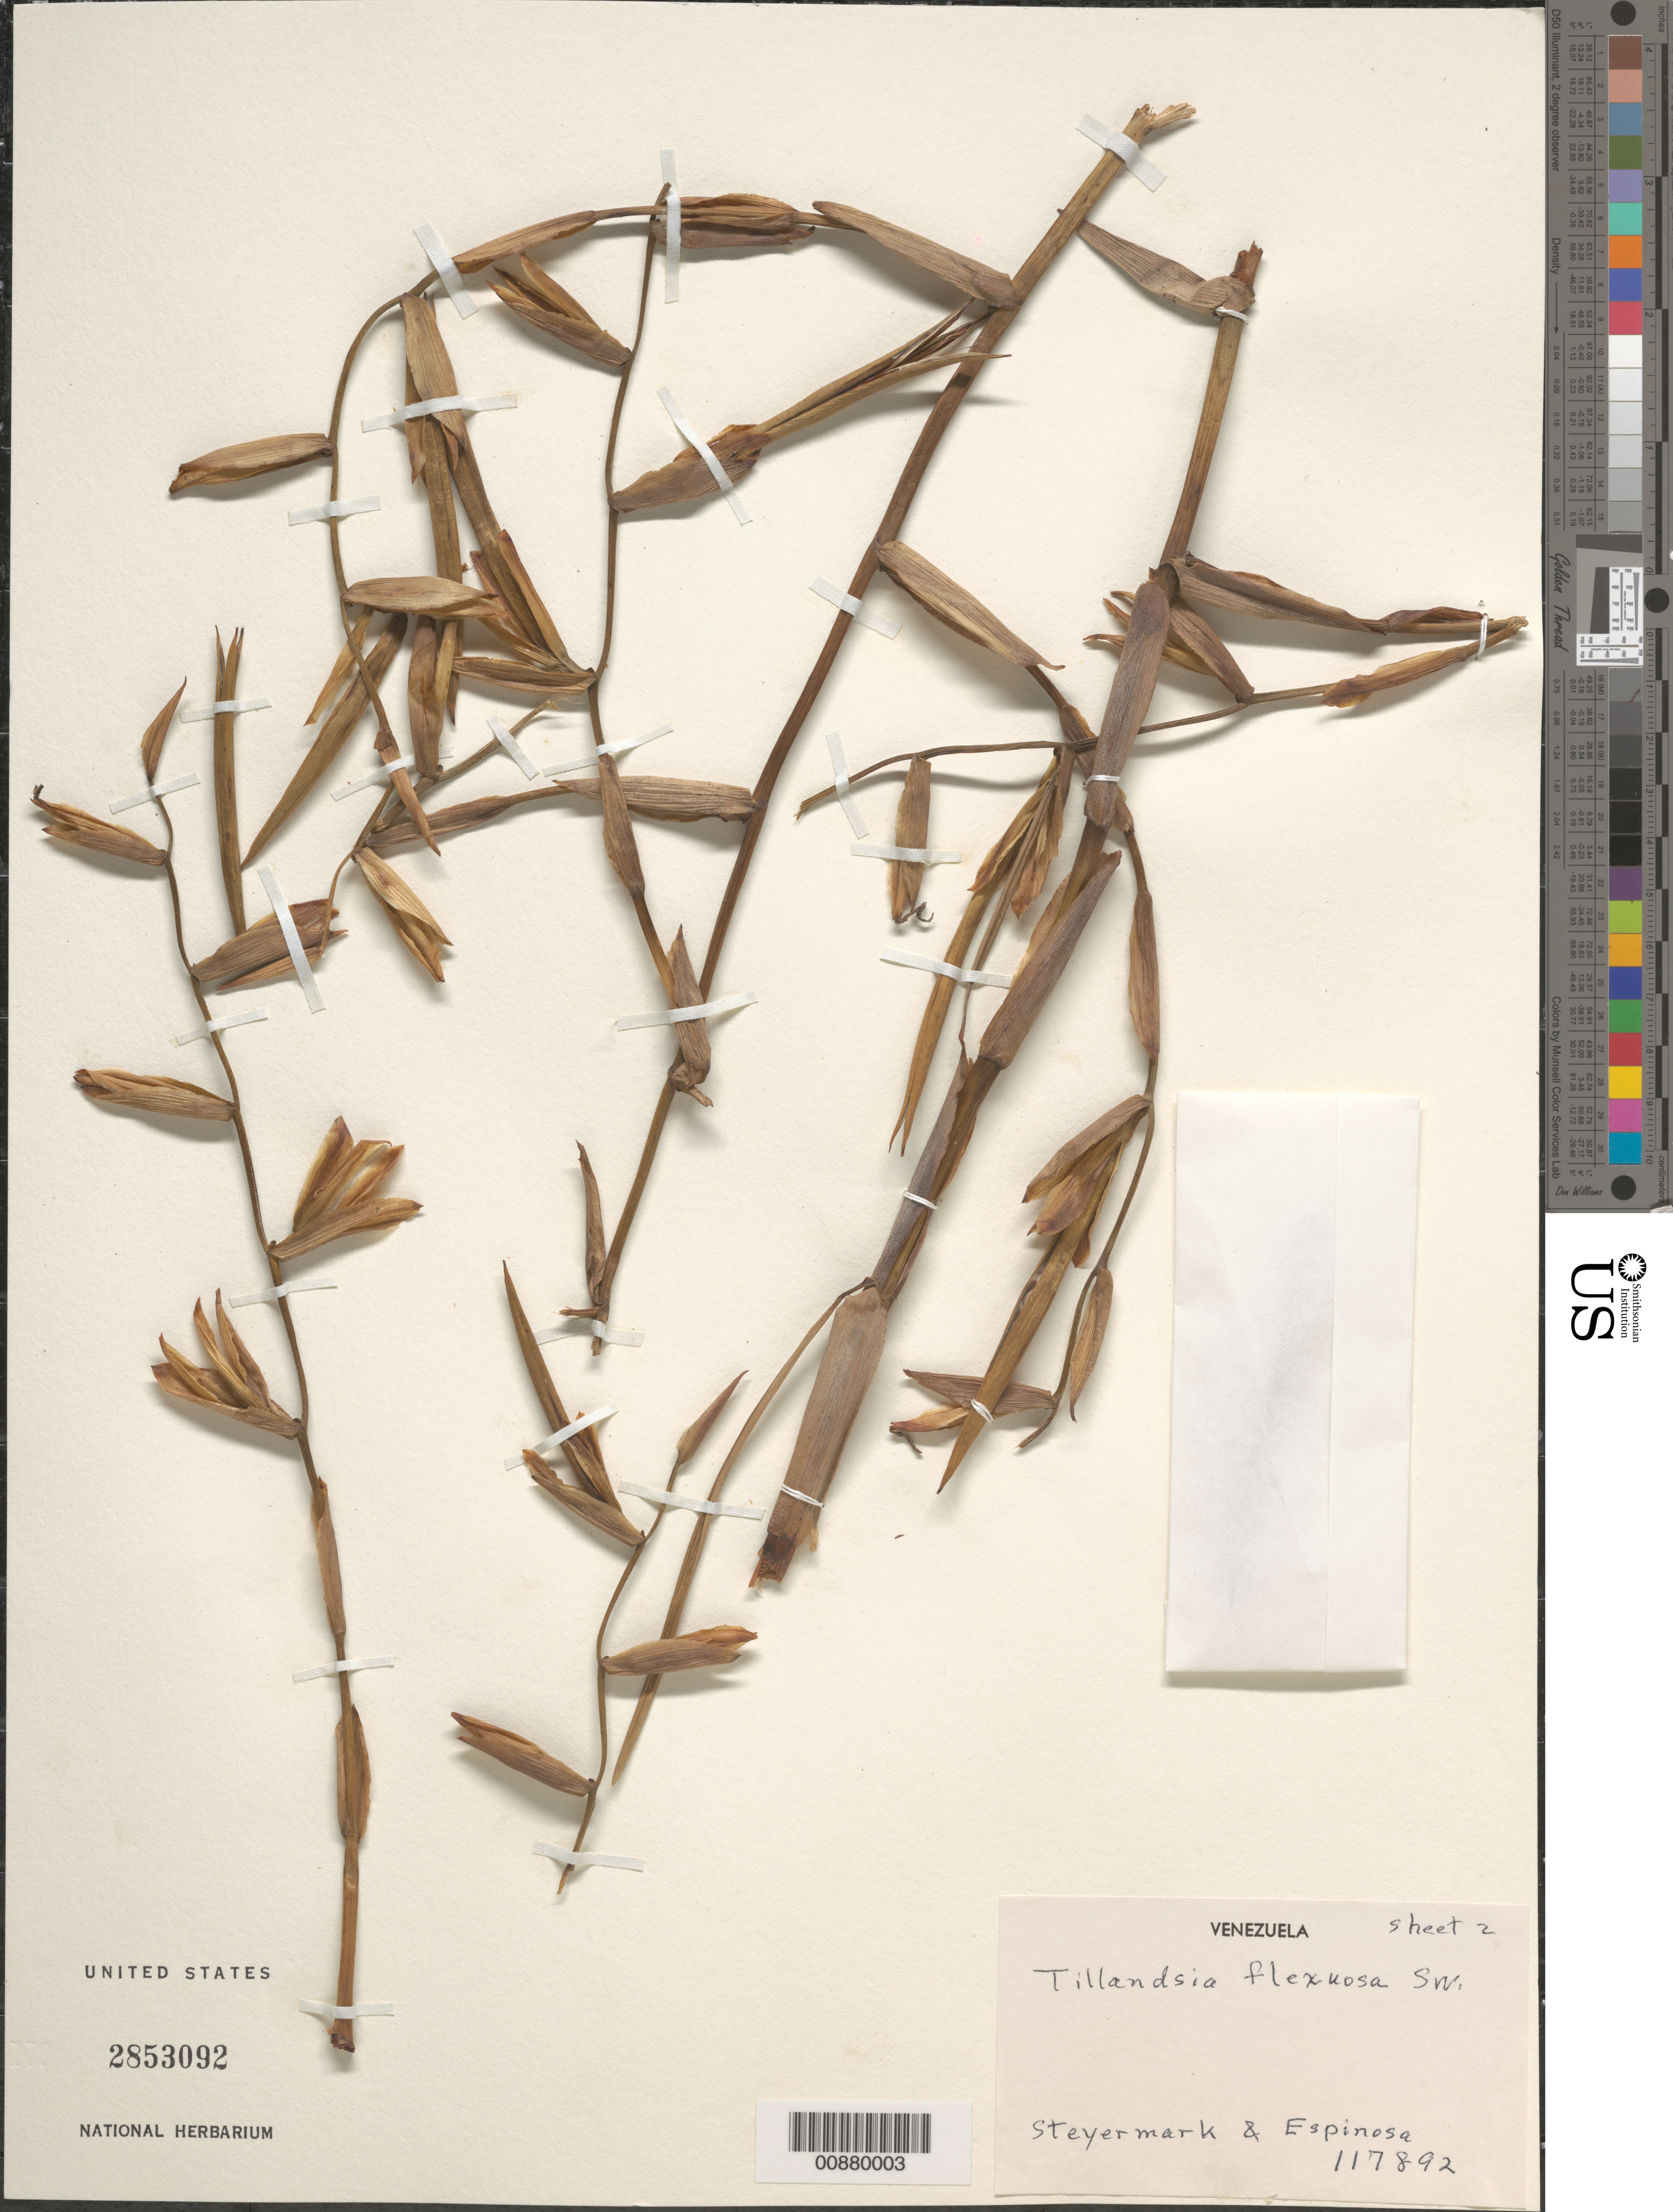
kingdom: Plantae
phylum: Tracheophyta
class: Liliopsida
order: Poales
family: Bromeliaceae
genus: Tillandsia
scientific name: Tillandsia flexuosa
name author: Sw.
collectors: Steyermark, -- & -- Espinosa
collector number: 117892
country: Venezuela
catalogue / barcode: US 2853092